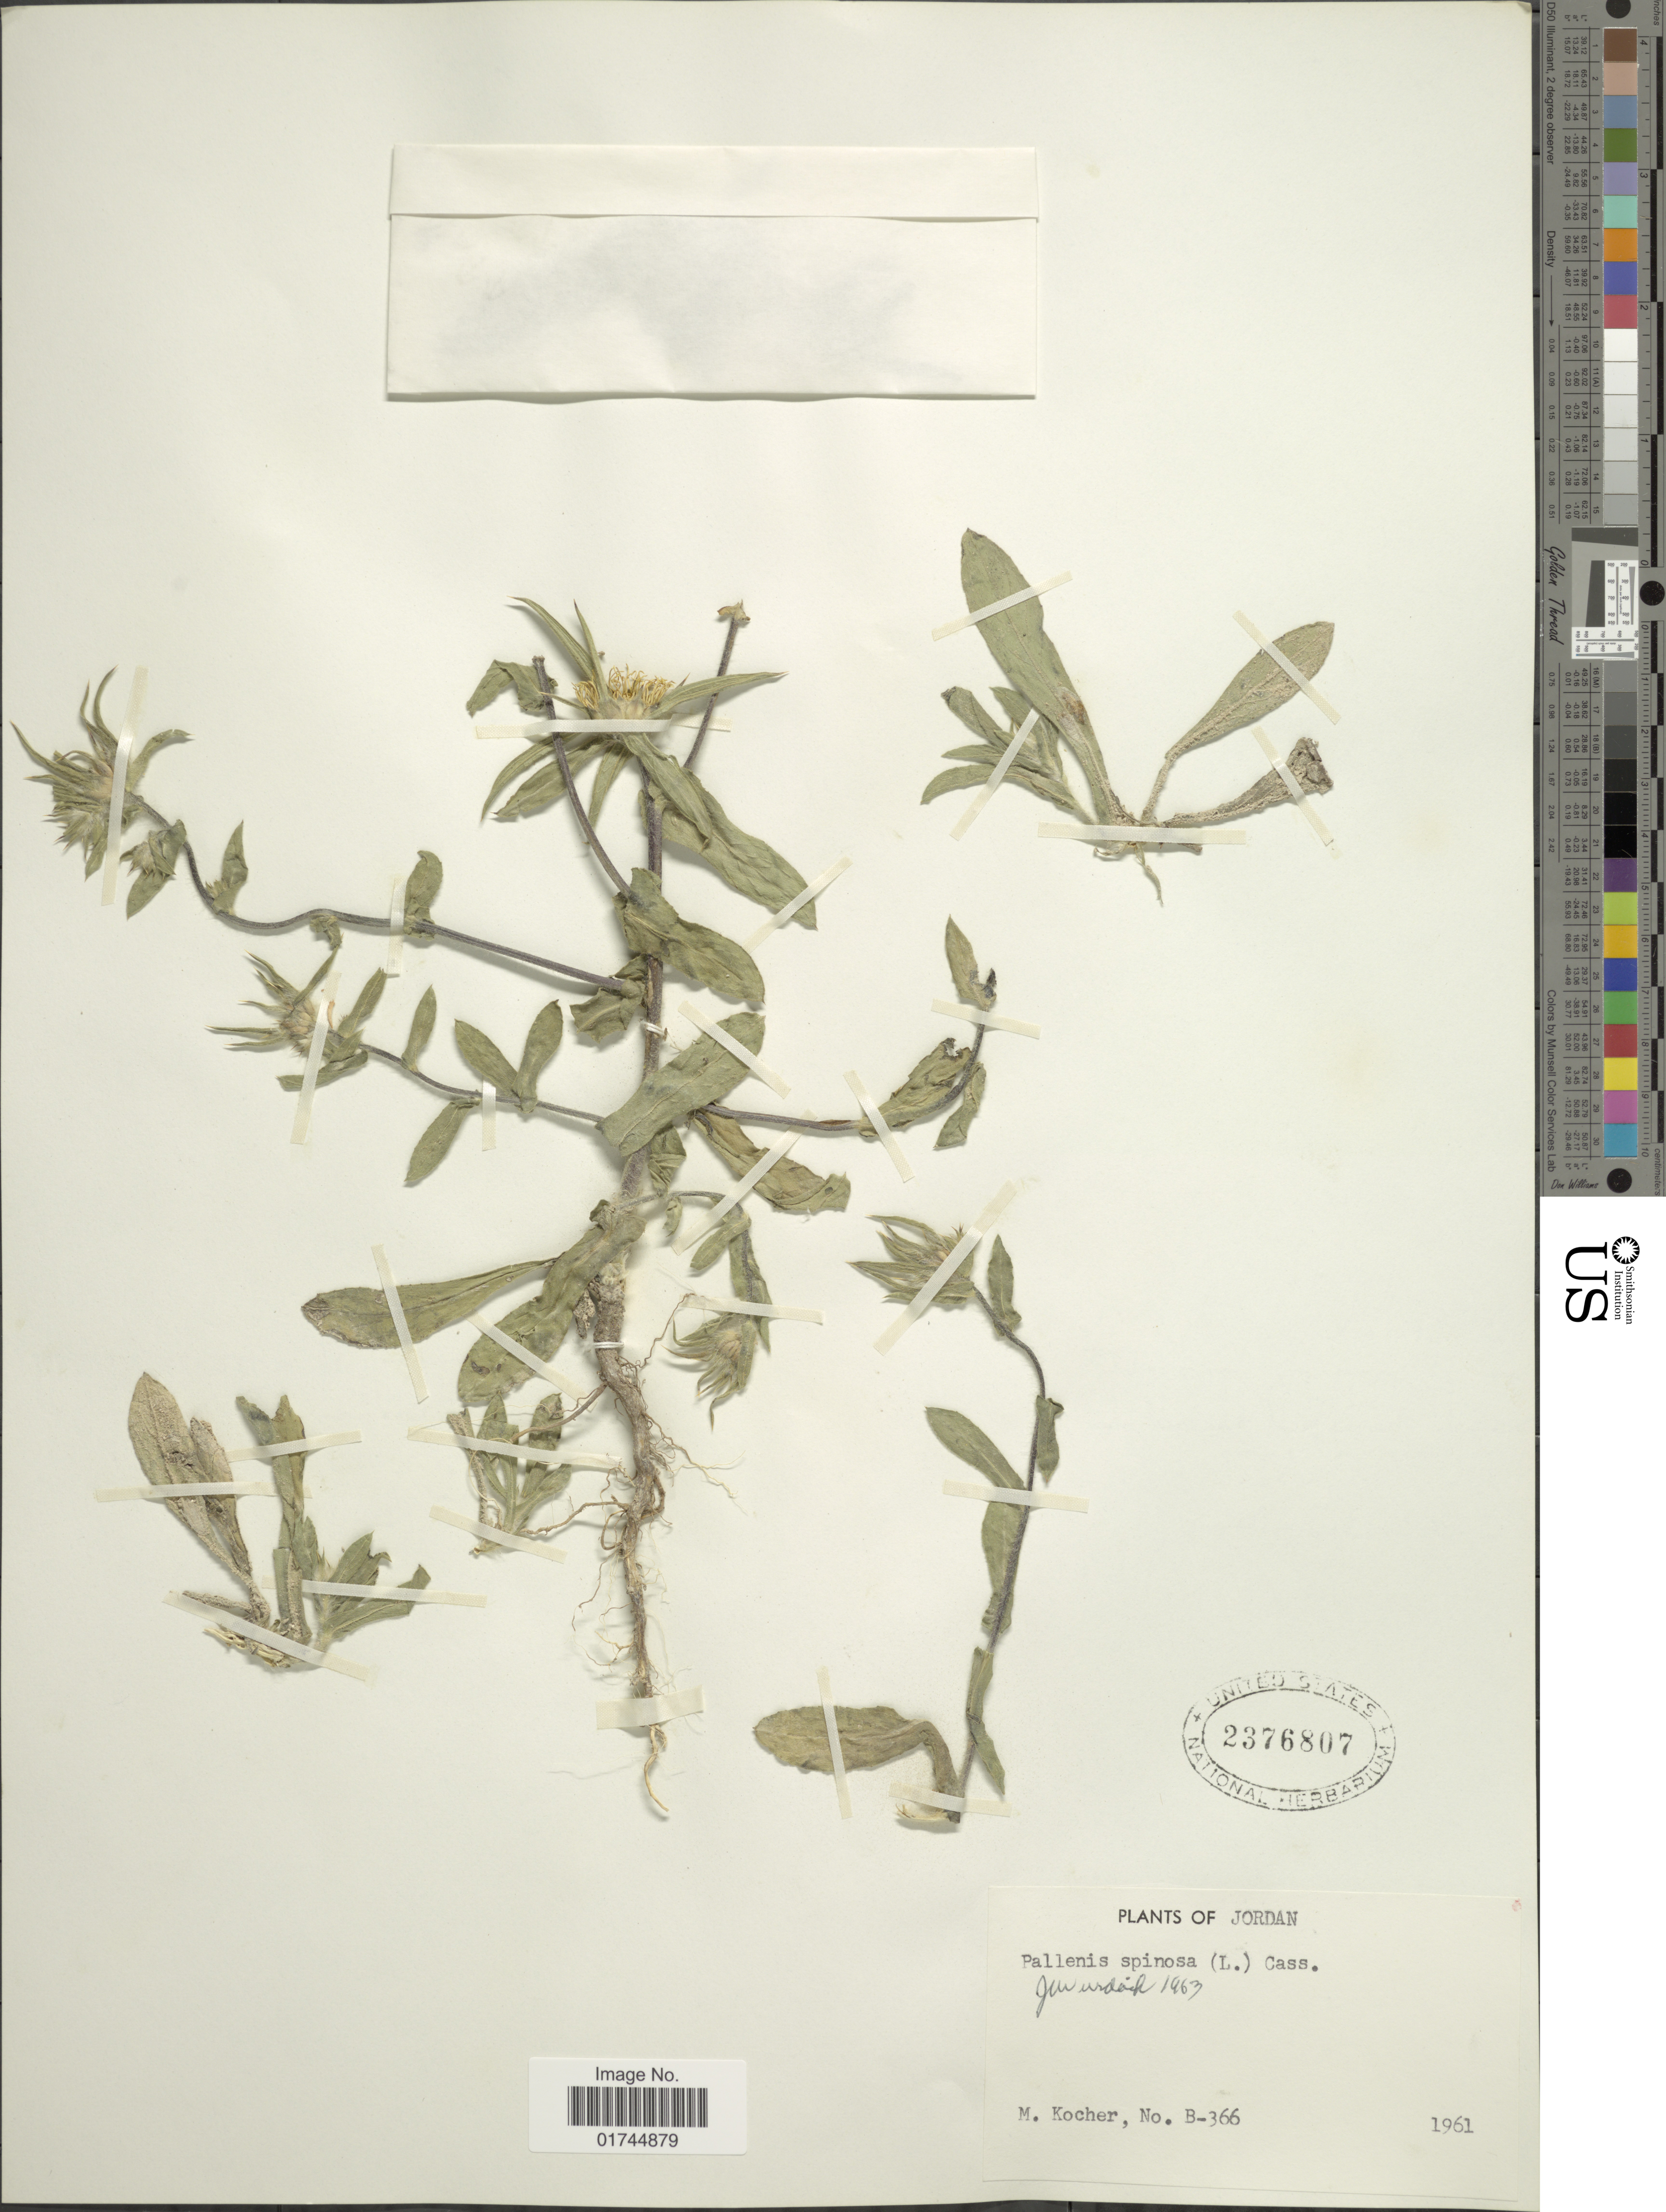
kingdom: Plantae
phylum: Tracheophyta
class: Magnoliopsida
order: Asterales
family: Asteraceae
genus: Pallenis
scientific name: Pallenis spinosa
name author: (L.) Cass.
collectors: M. Kocher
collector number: B-366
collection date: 1961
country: Jordan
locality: Jordan.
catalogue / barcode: US 2376807